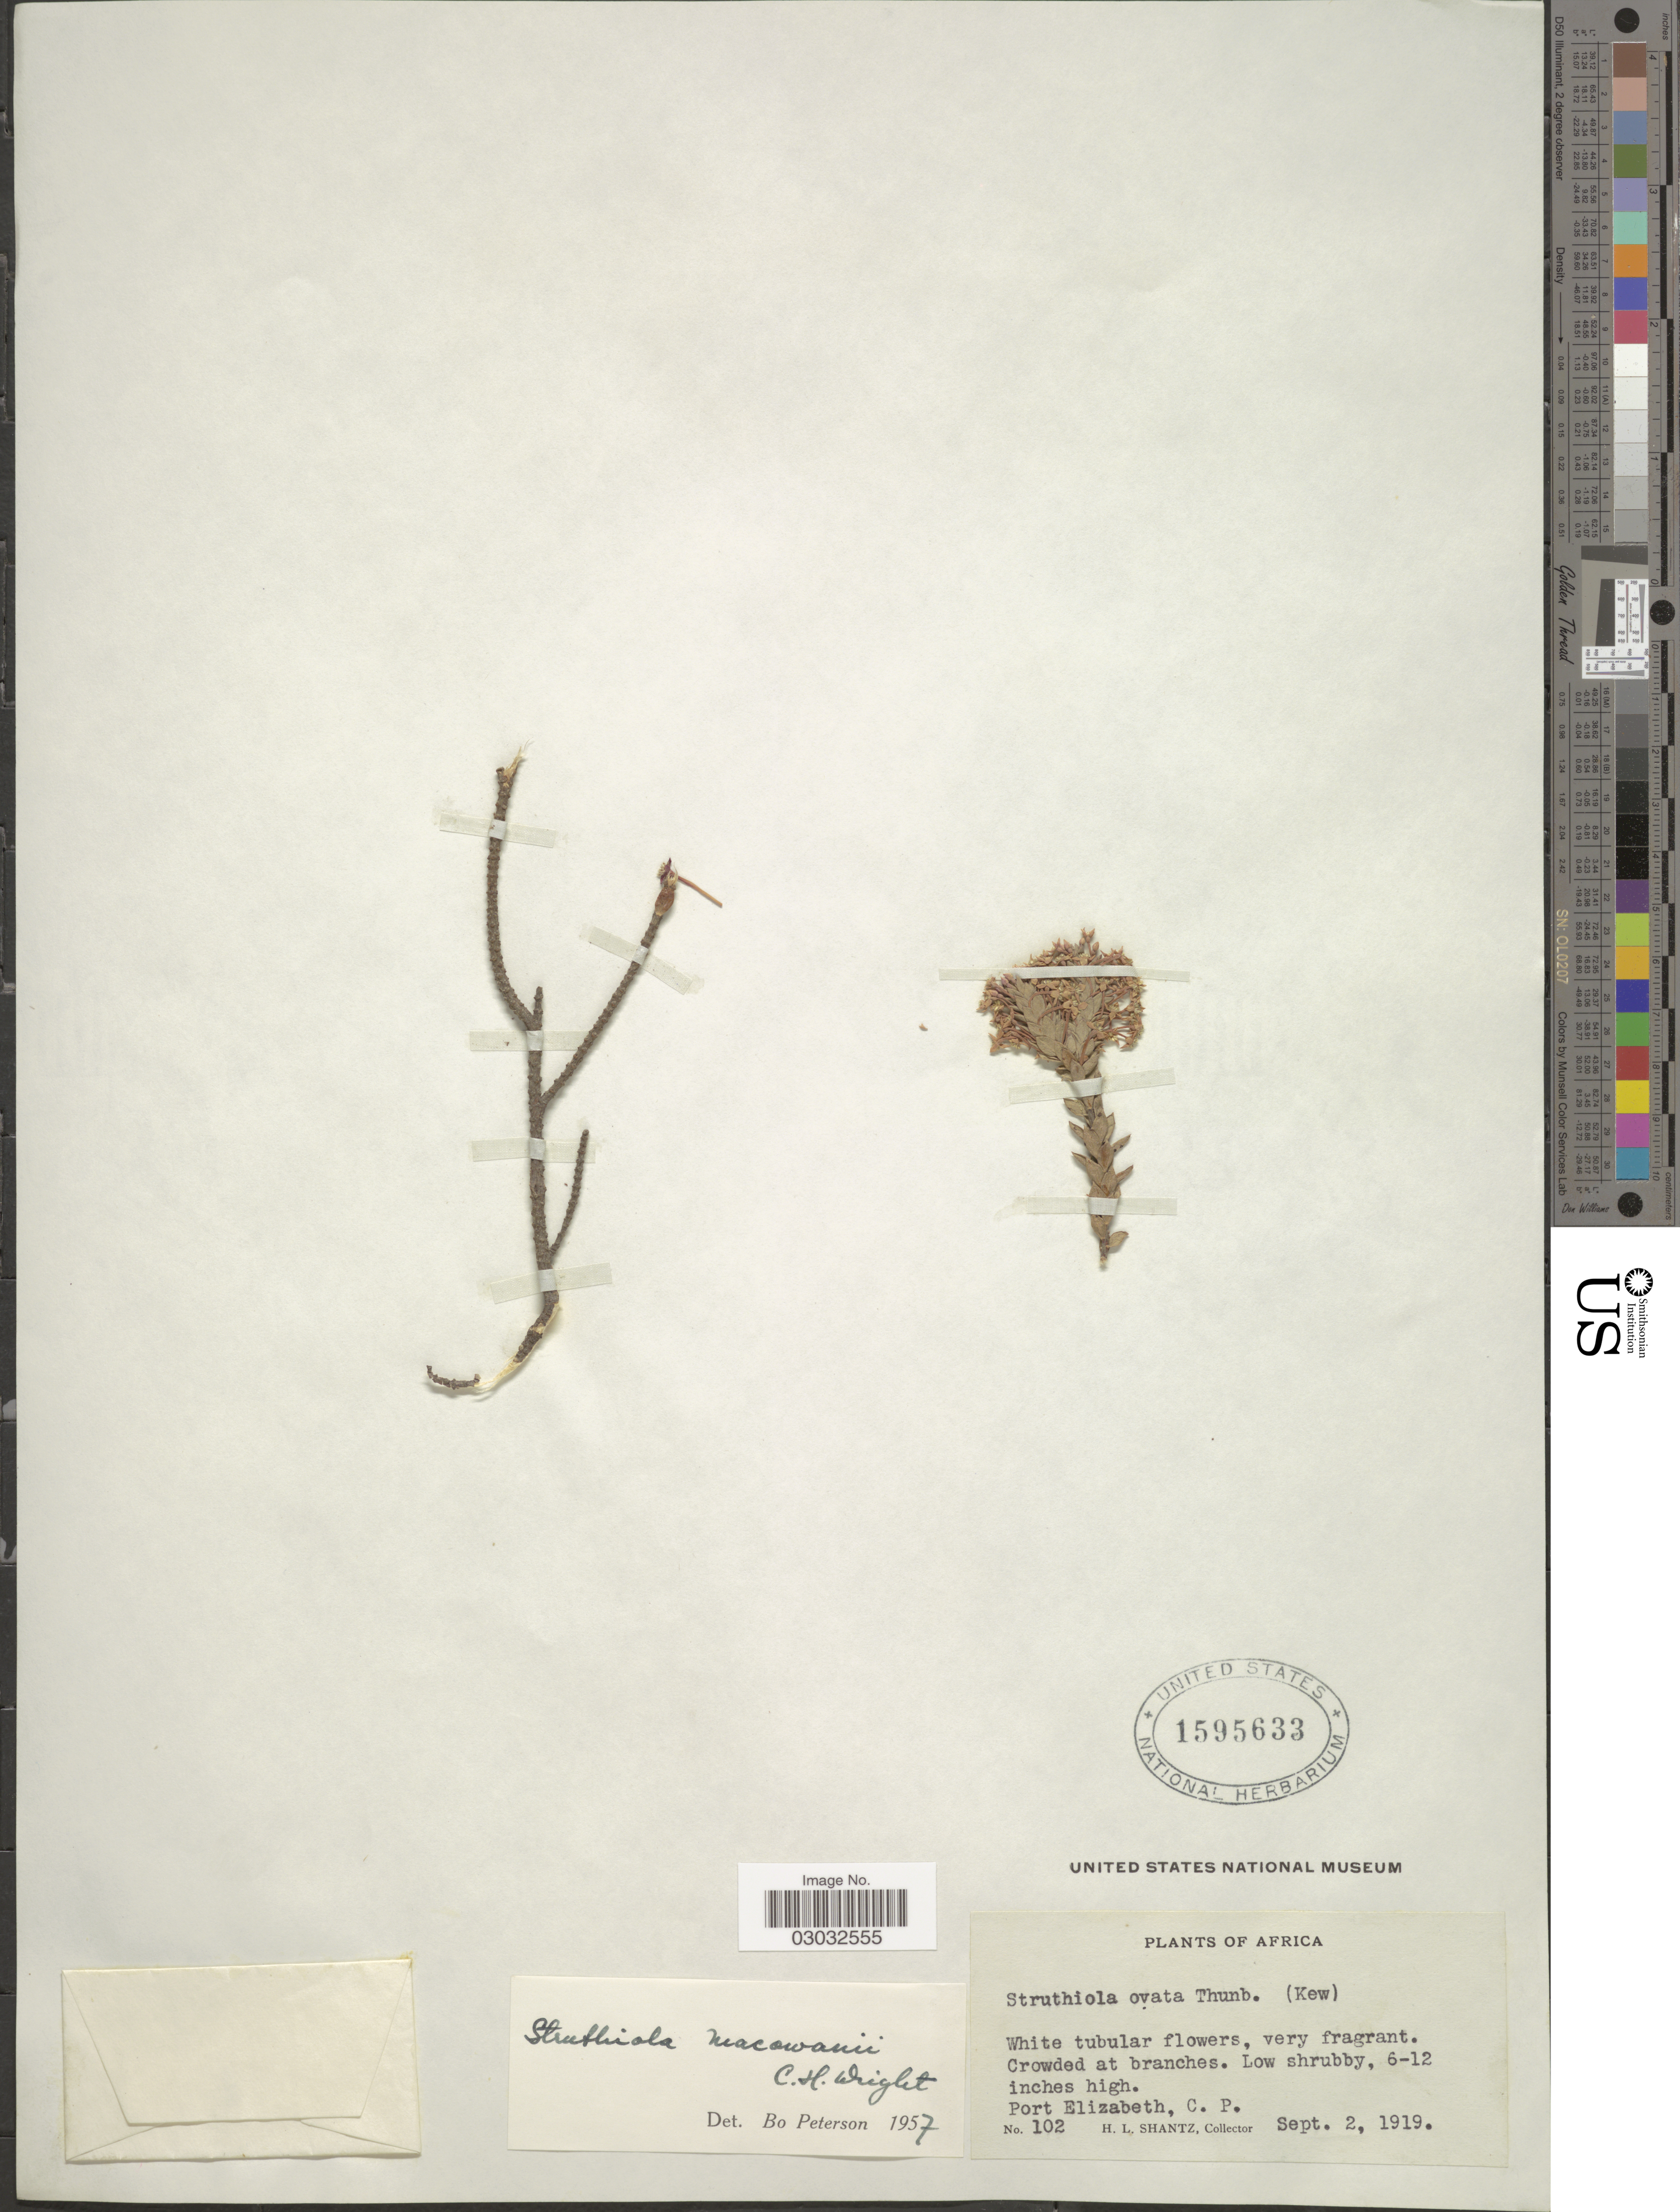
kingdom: Plantae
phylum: Tracheophyta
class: Magnoliopsida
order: Malvales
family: Thymelaeaceae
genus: Struthiola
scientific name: Struthiola macowanii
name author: C.H. Wright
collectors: H. Shantz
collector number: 102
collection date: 1919-09-02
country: South Africa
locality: Port Elizabeth, C. P. Africa.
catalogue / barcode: US 1595633